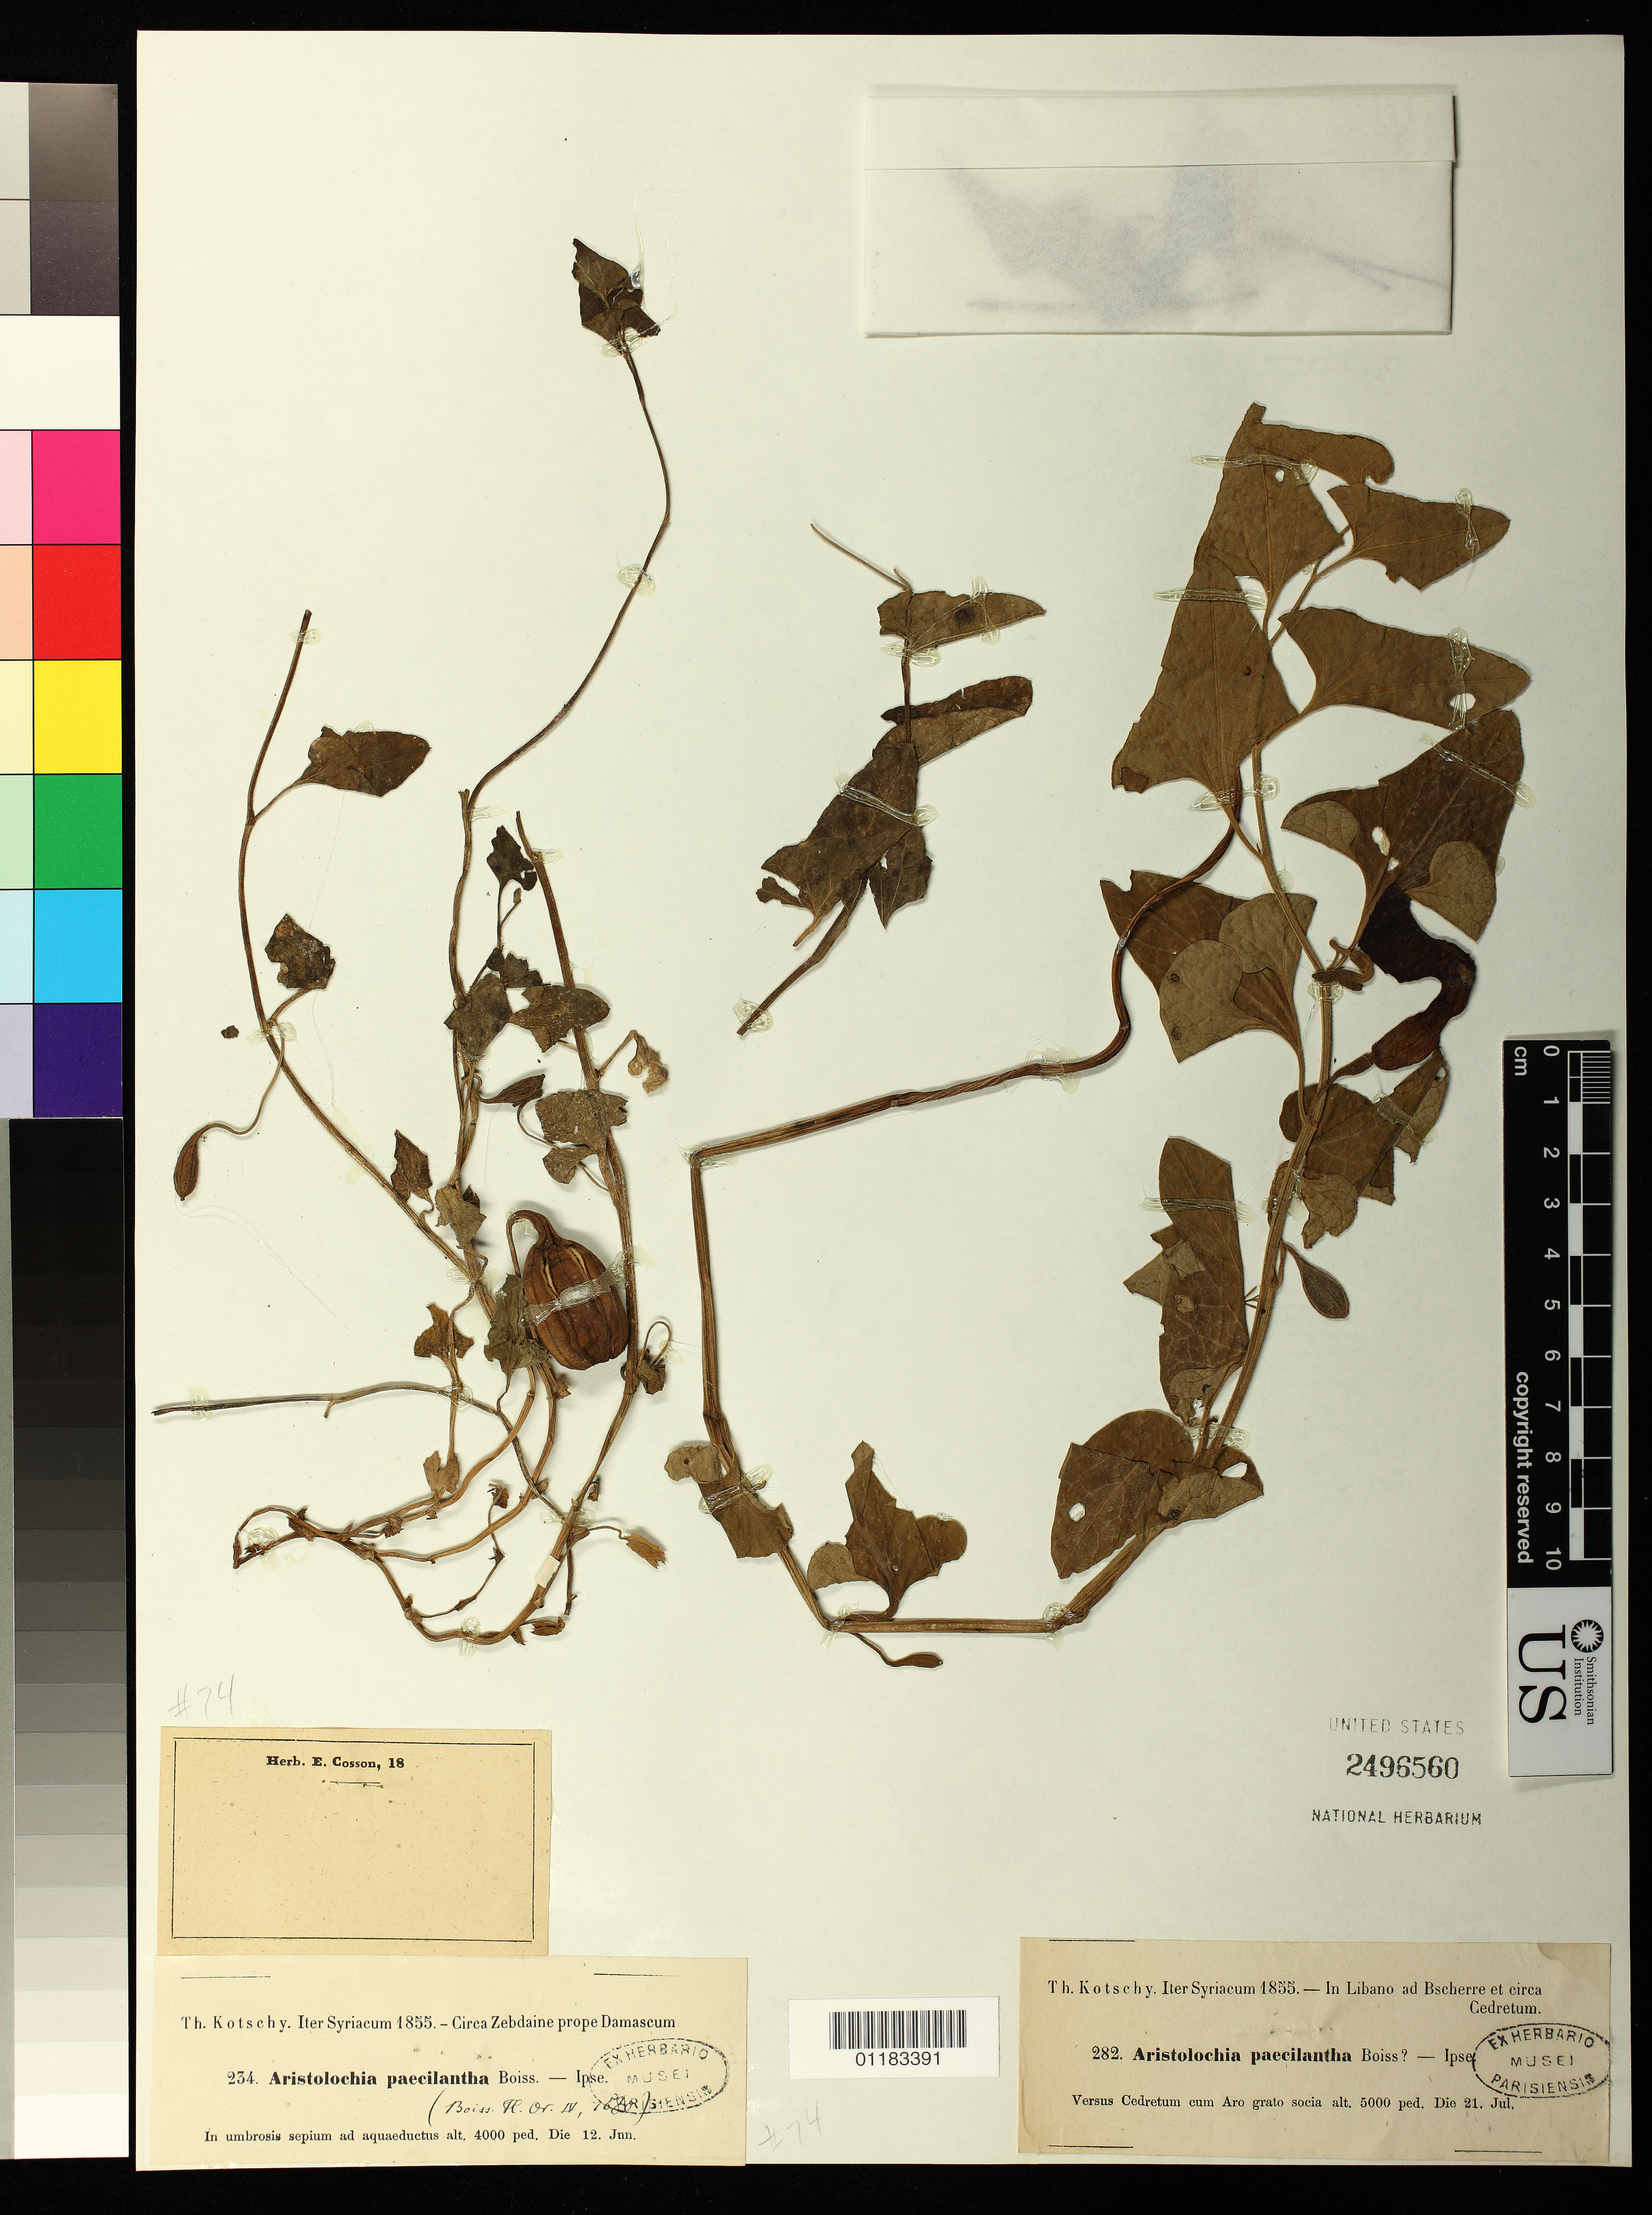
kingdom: Plantae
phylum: Tracheophyta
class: Magnoliopsida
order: Piperales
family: Aristolochiaceae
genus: Aristolochia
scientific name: Aristolochia paecilantha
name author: Boiss.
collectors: K. G. Kotschy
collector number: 282 and 234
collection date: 1855-06-11/1855-07-21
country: Lebanon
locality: In Libano ad Bscherre et circa Cedretum.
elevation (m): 1219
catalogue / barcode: US 2496560